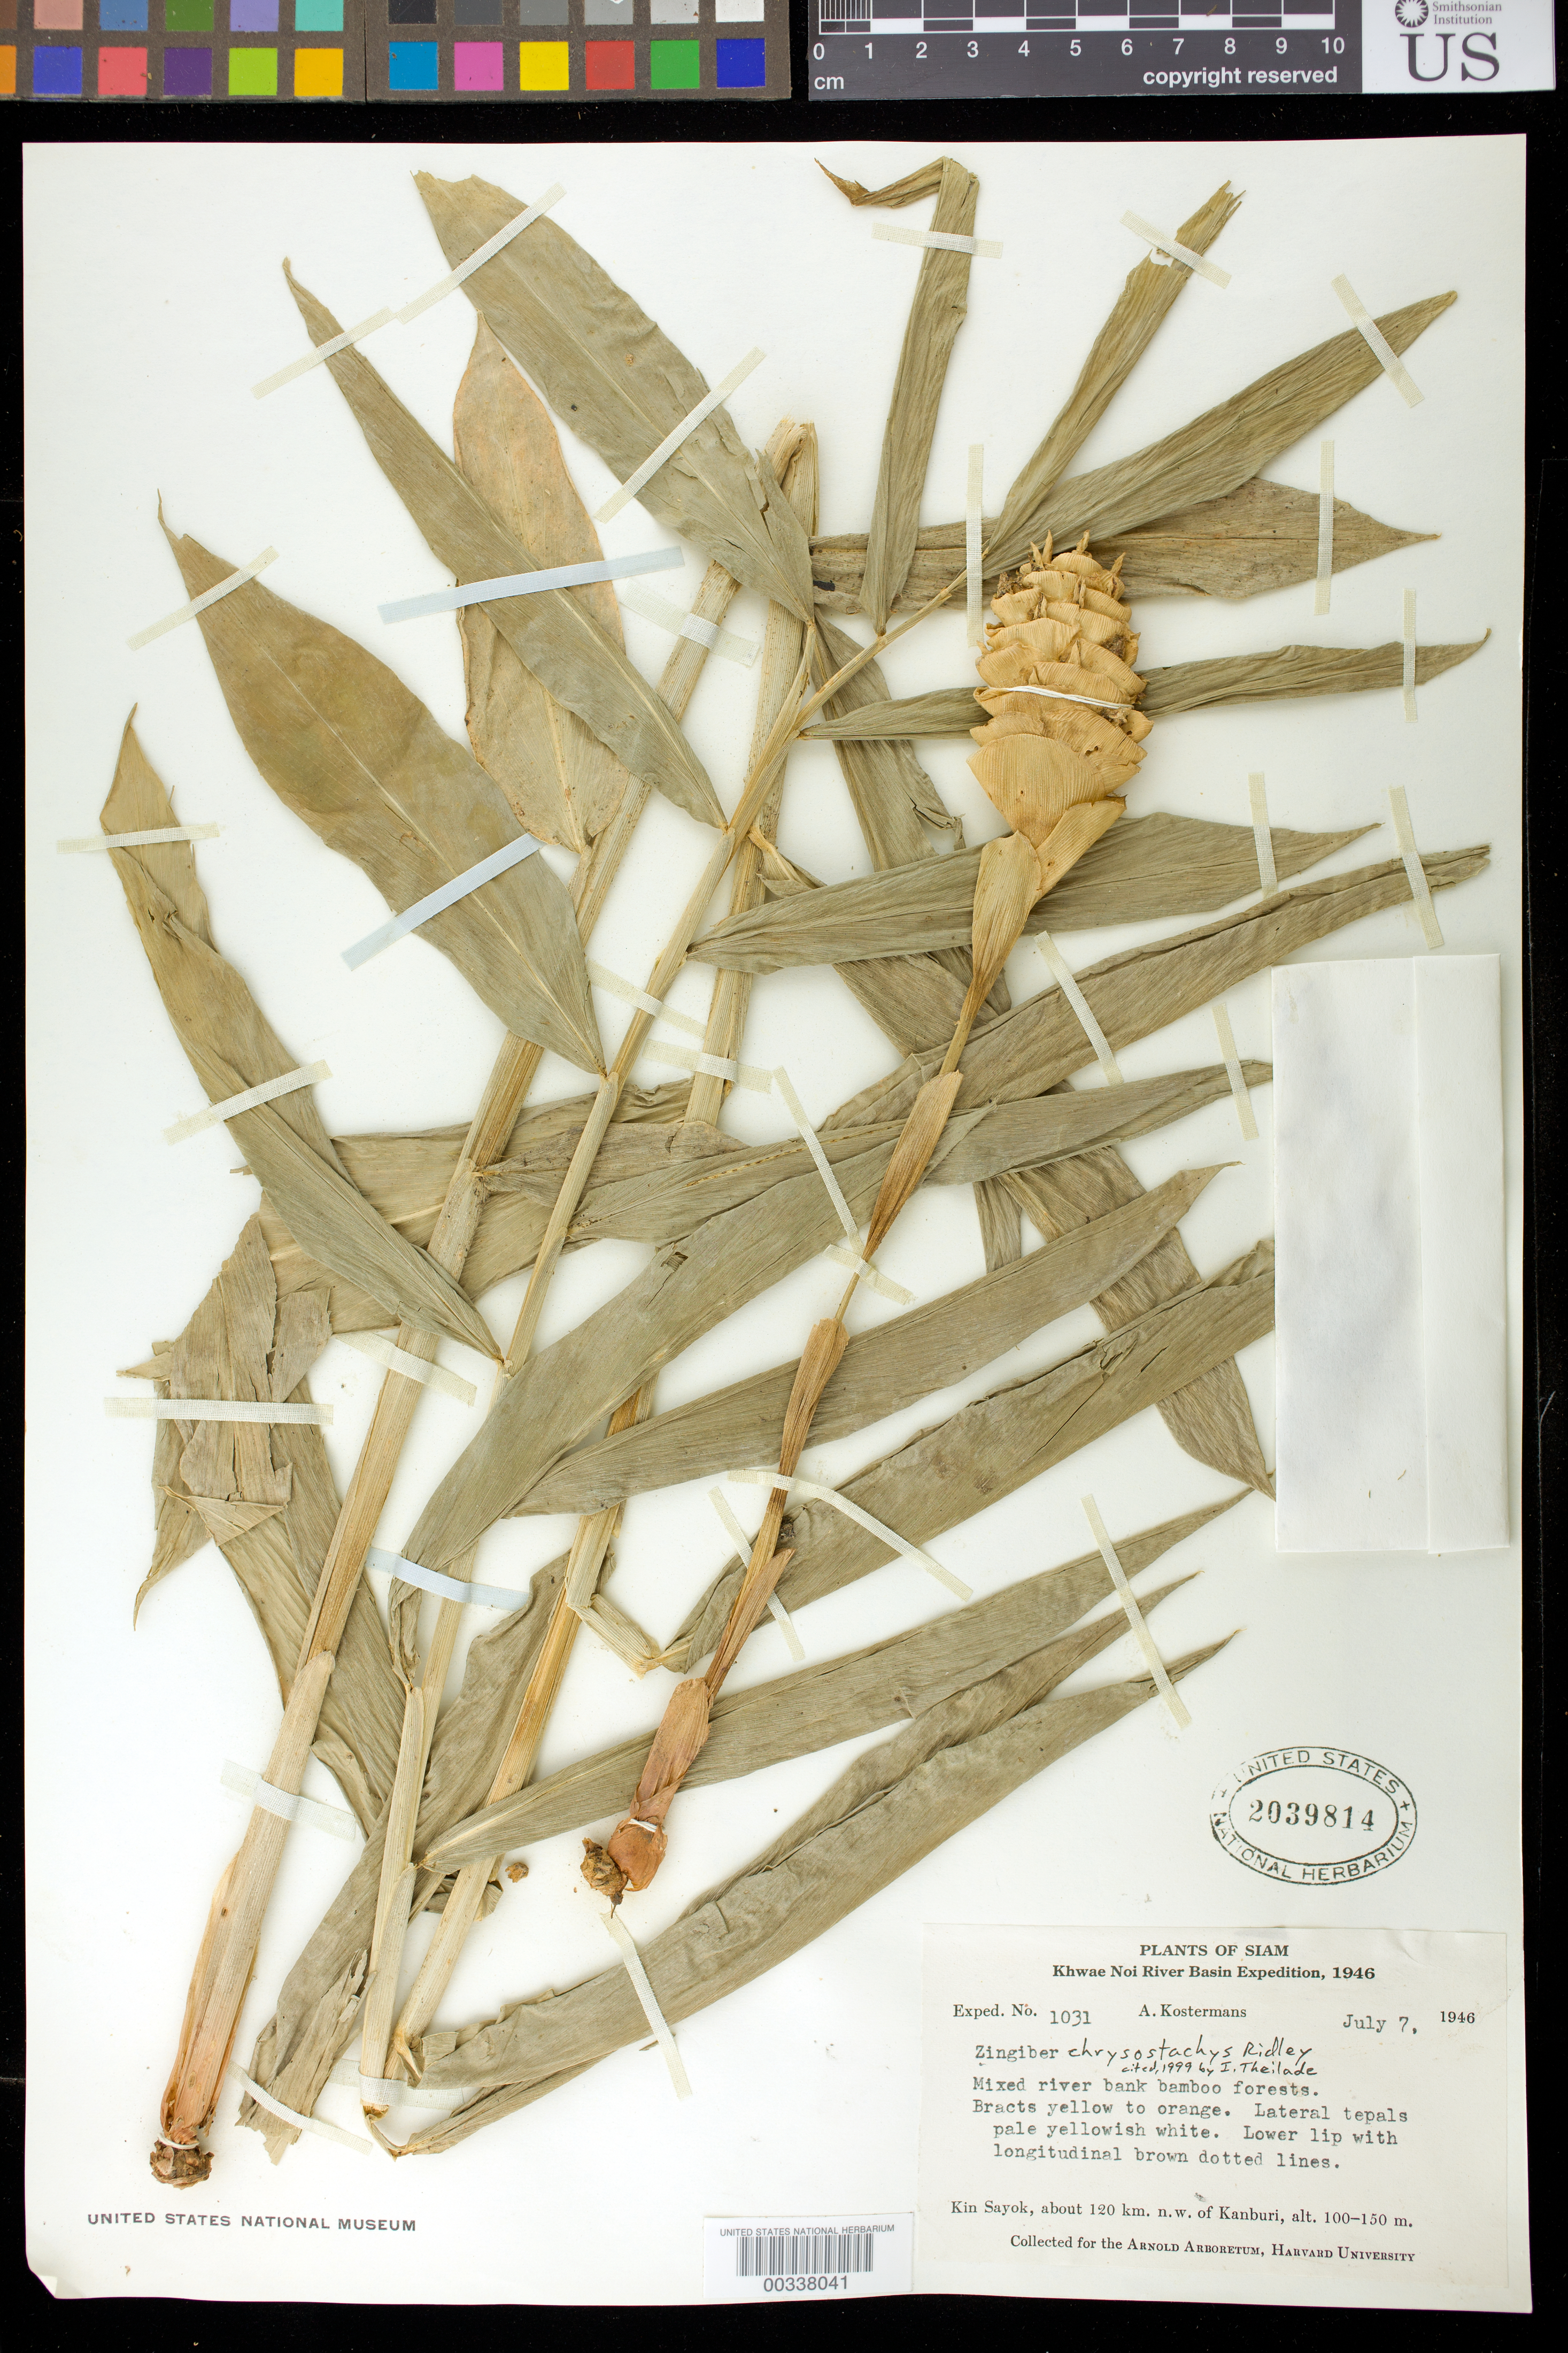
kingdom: Plantae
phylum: Tracheophyta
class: Liliopsida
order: Zingiberales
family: Zingiberaceae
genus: Zingiber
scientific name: Zingiber chrysostachys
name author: Ridl.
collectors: A. J. G. Kostermans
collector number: Exped. 1031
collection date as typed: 07 Jul 1946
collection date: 1946-07-07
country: Thailand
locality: Plants of Siam, Khwae Noi River Basin Expedition, Kin Sayok, about 120 km NW of Kanburi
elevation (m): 100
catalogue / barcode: US 2039814